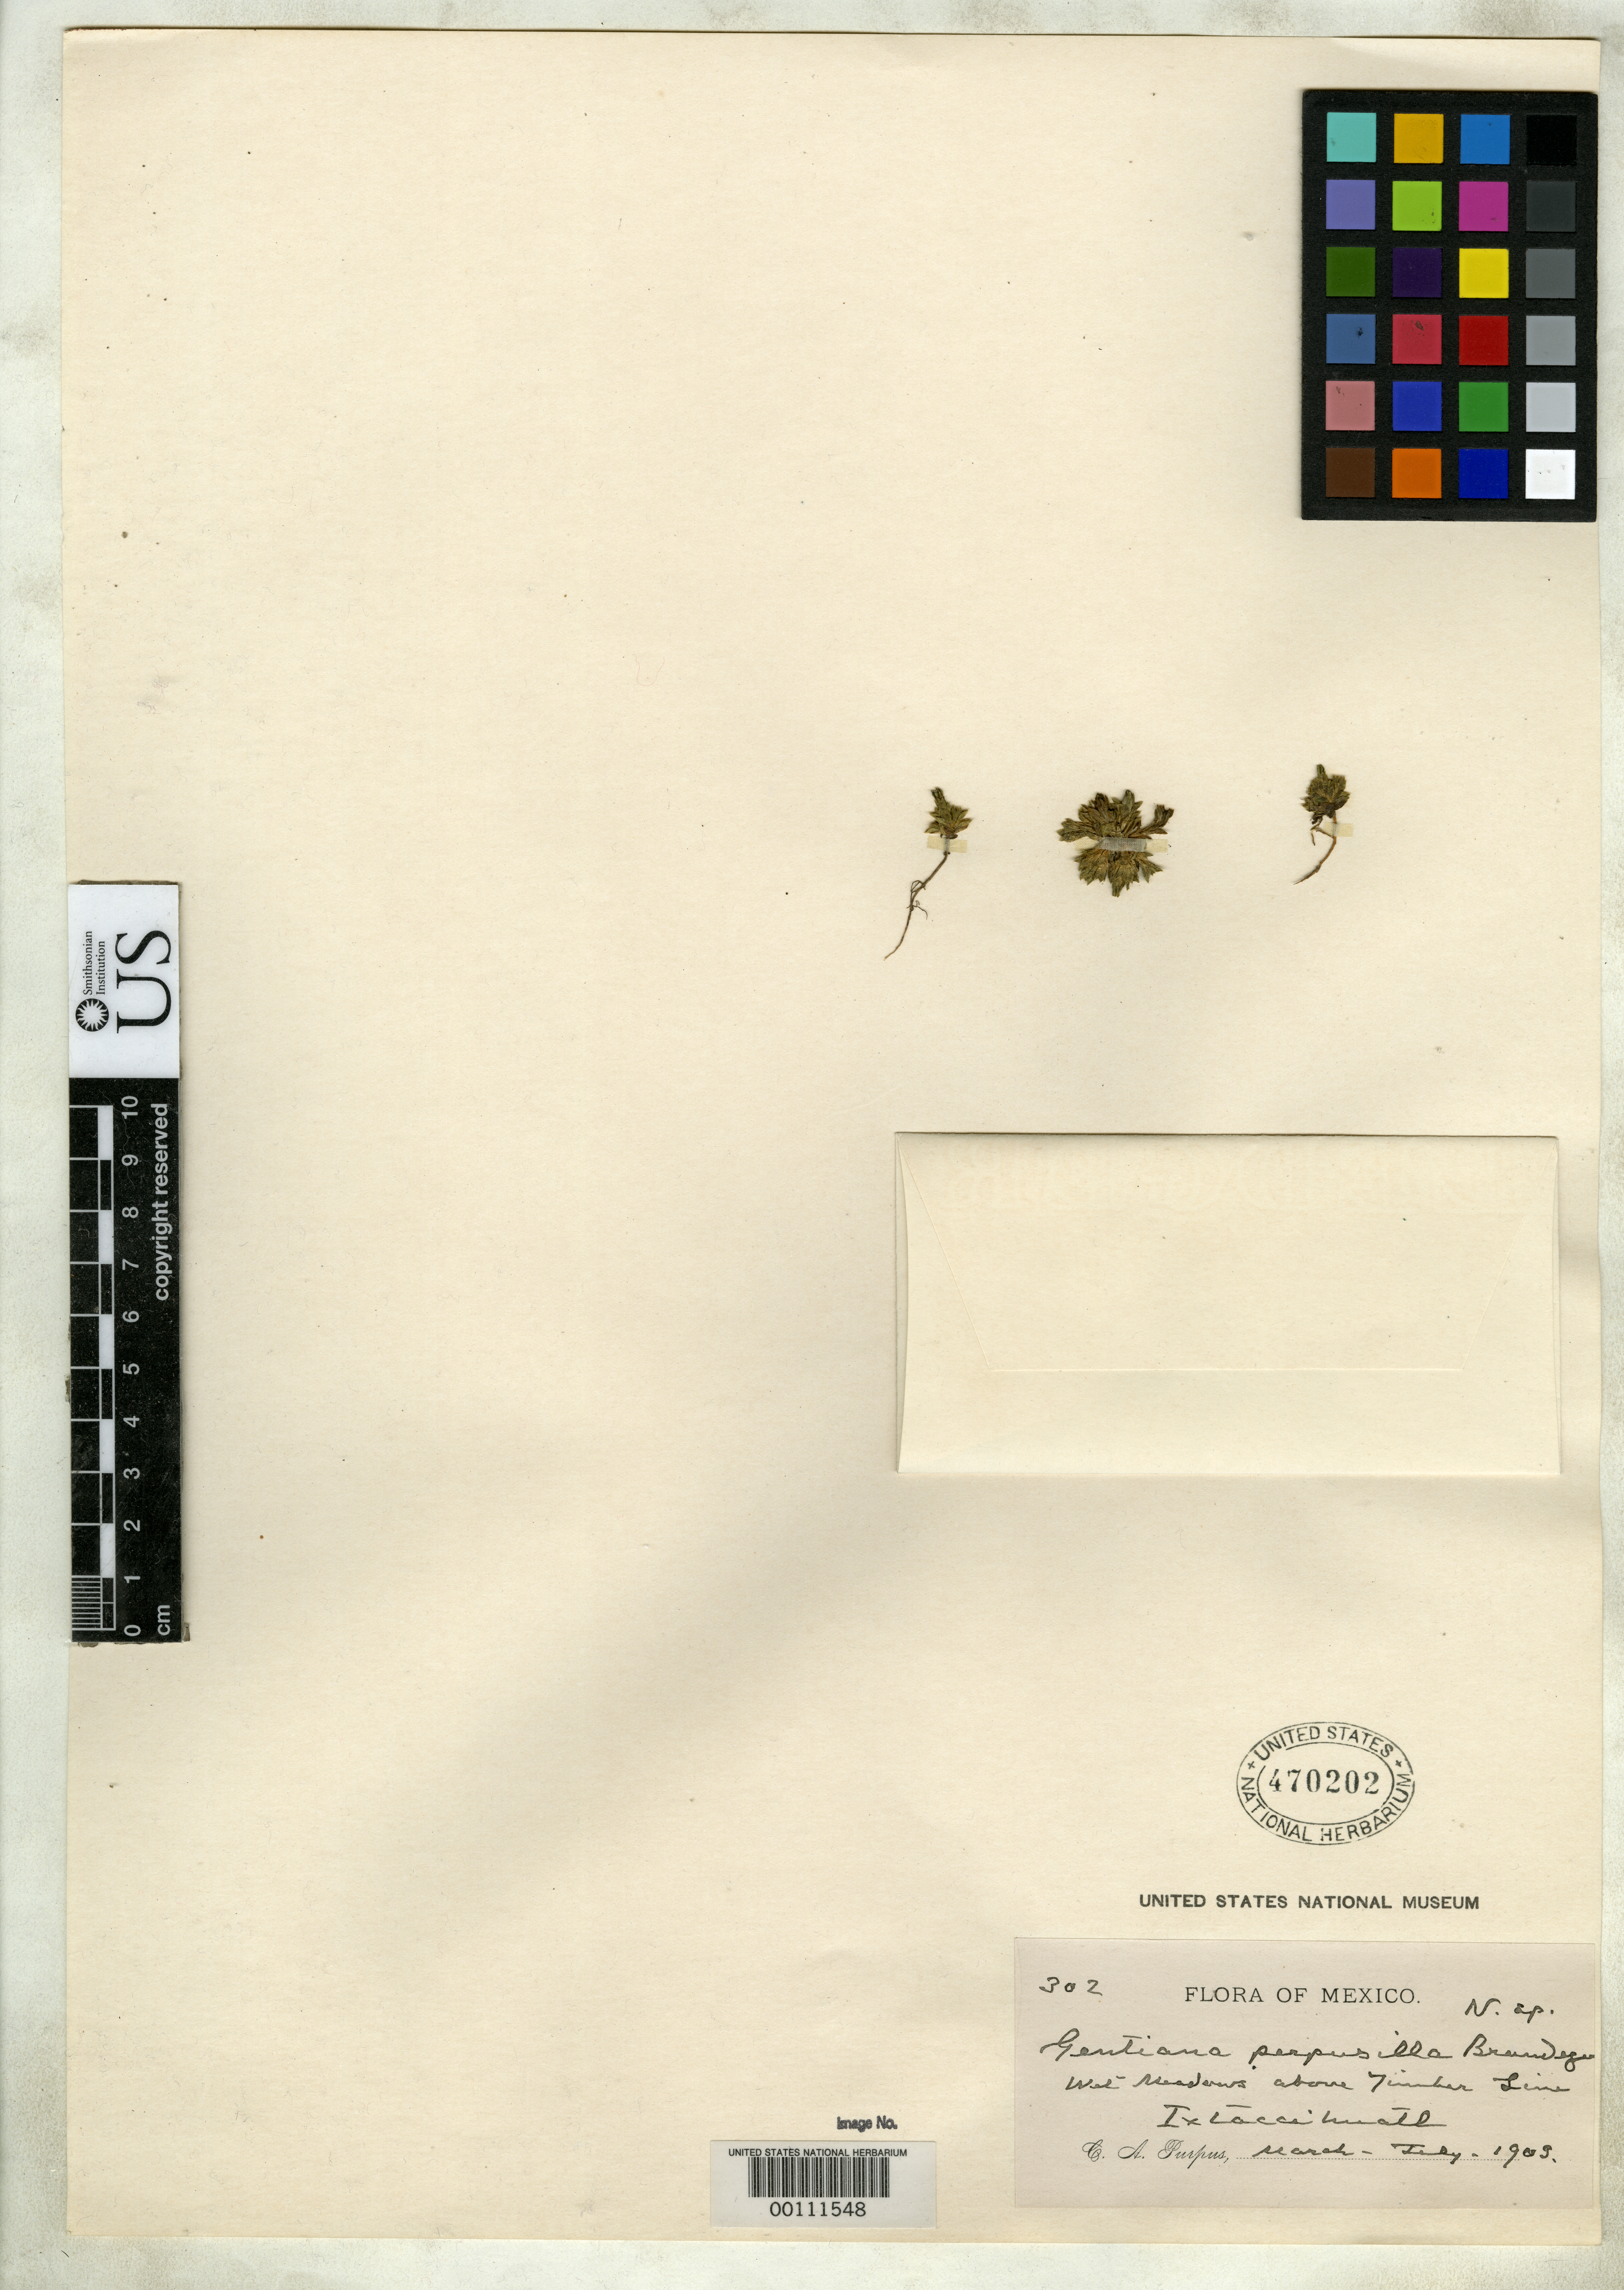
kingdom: Plantae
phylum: Tracheophyta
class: Magnoliopsida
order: Gentianales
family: Gentianaceae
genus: Gentiana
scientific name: Gentiana perpusilla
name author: Brandegee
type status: Type Fragment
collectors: C. A. Purpus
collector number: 302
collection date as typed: Mar 1903 to -- Jul 1903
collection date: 1903-03/1903-07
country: Mexico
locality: Ixtacihuatl.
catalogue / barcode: US 470202